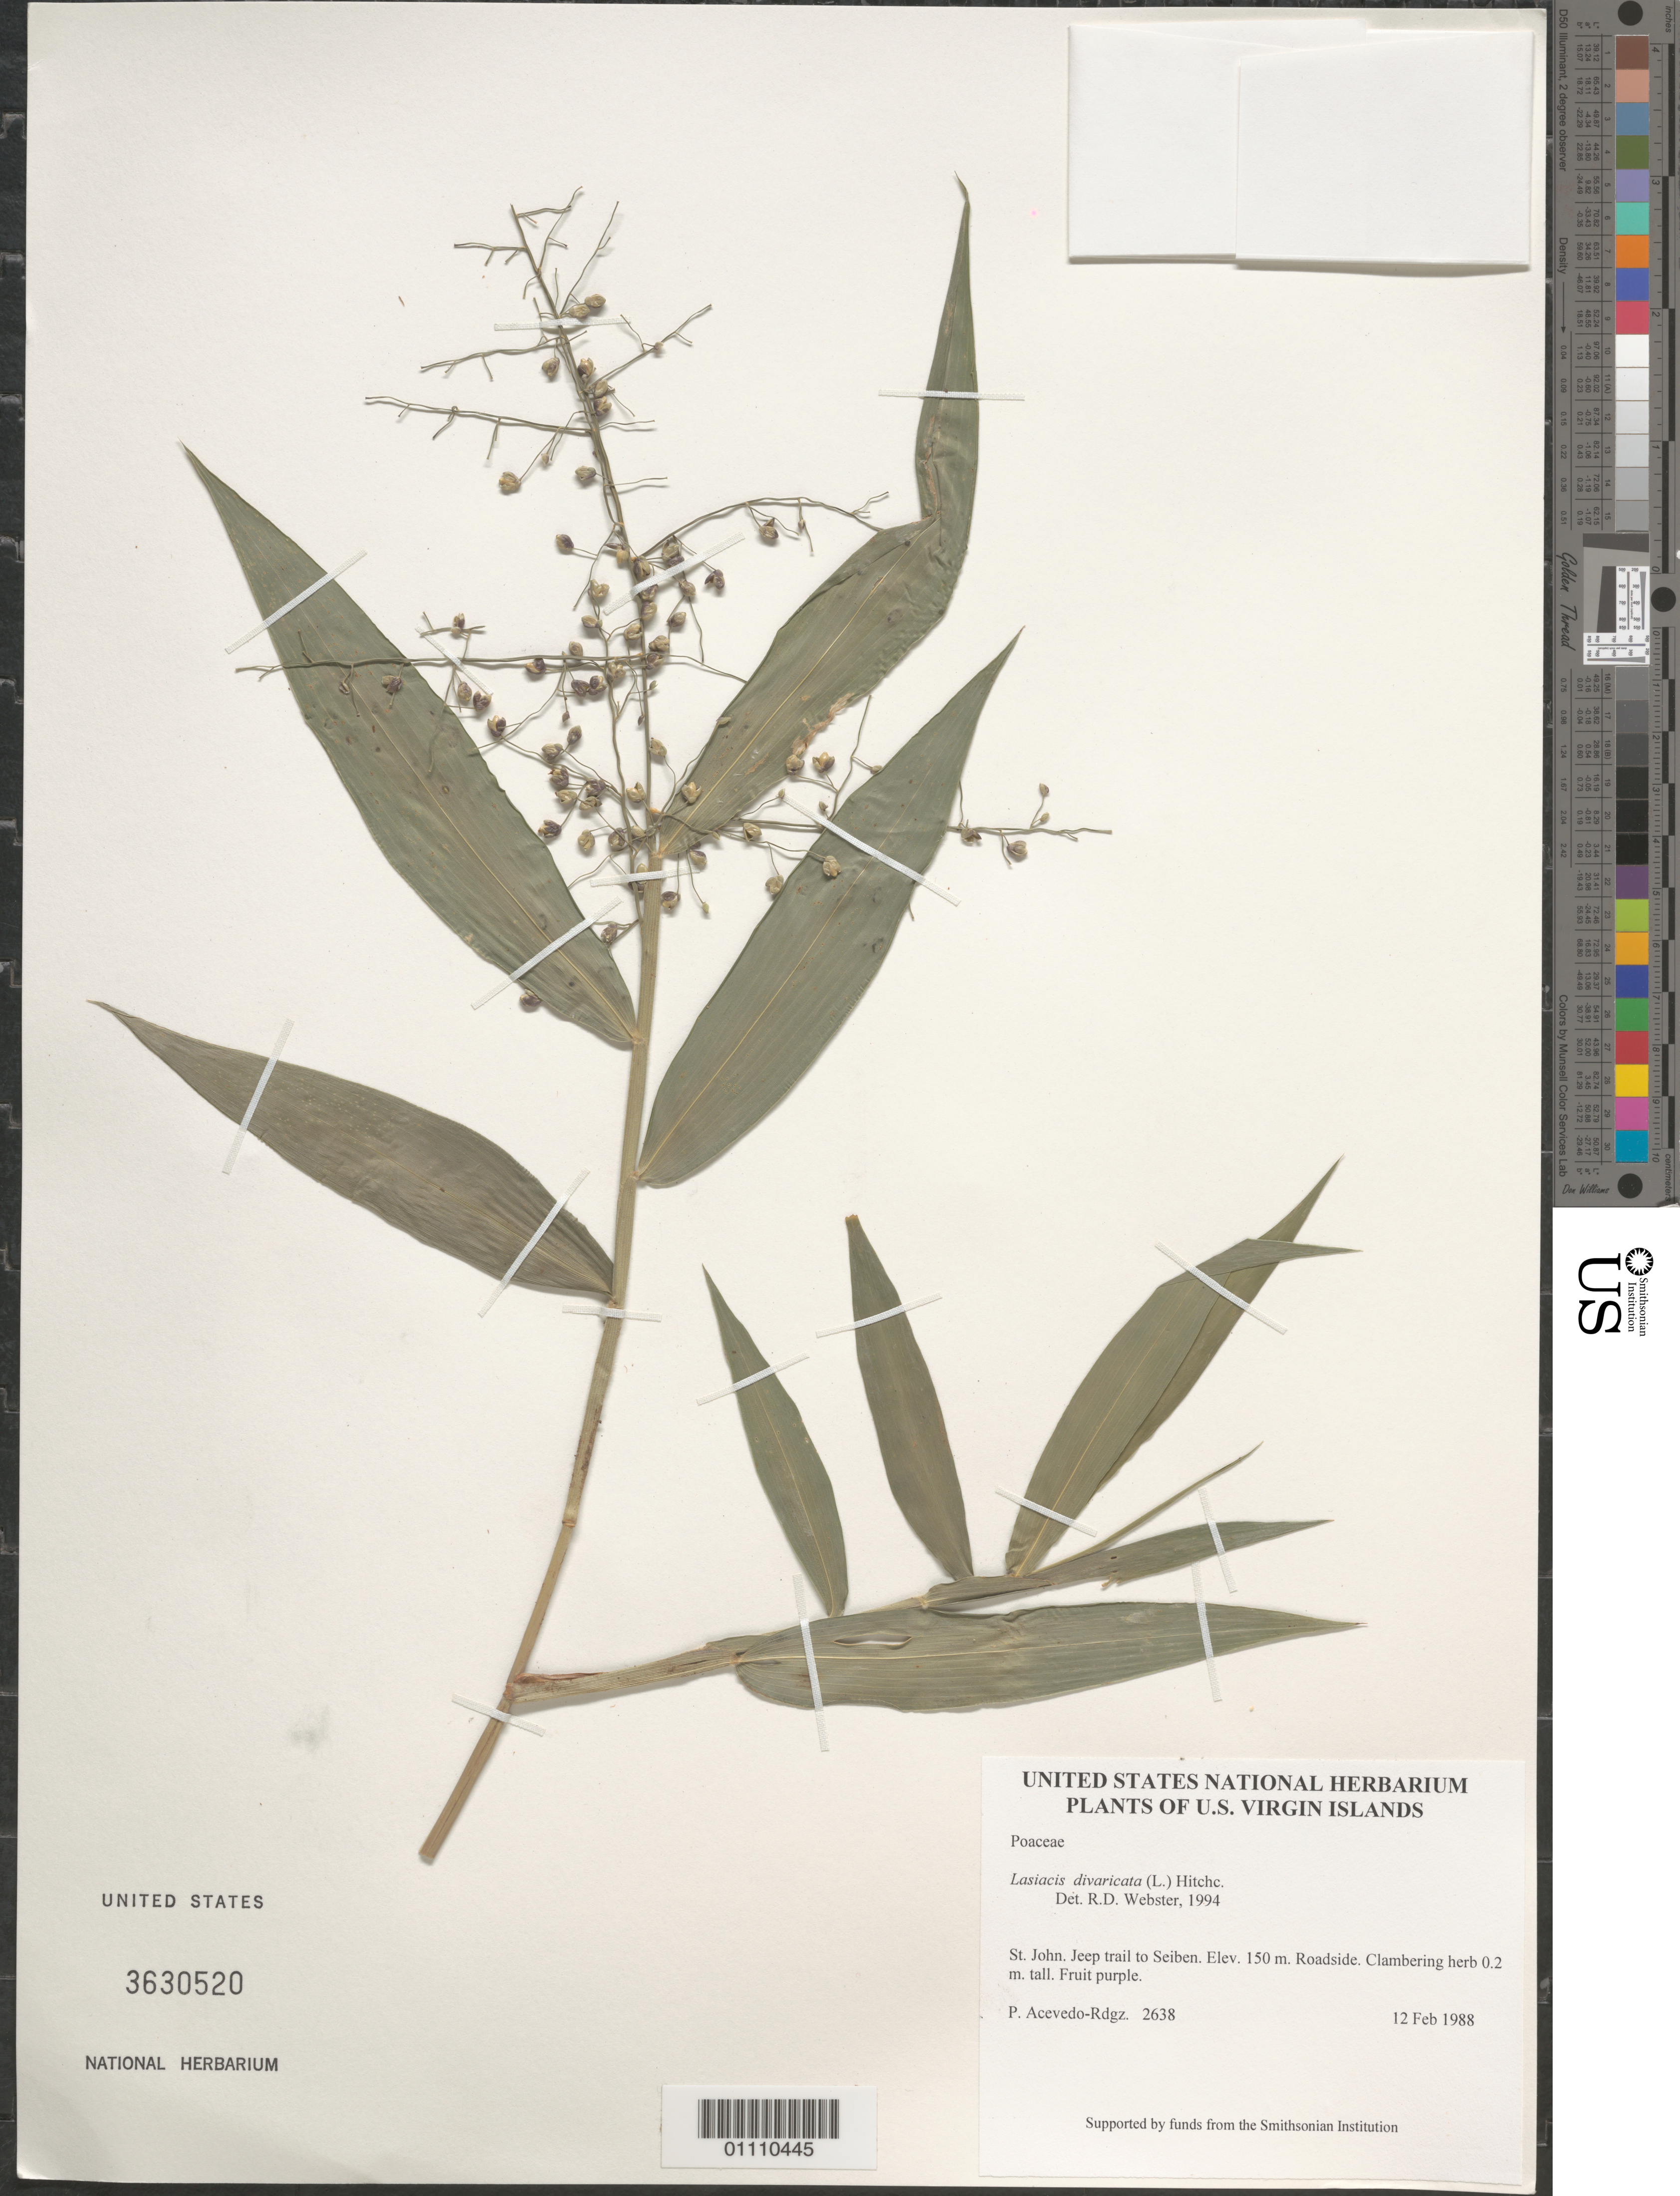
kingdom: Plantae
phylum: Tracheophyta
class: Liliopsida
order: Poales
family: Poaceae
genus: Lasiacis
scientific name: Lasiacis divaricata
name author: (L.) Hitchc.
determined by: Webster, Robert D.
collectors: P. Acevedo-Rodr.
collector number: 2638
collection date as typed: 12 Feb 1988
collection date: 1988-02-12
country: U.S. Virgin Islands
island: St. John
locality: Jeep trail to Seiben.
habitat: Roadside.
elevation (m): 150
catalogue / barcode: US 3630520